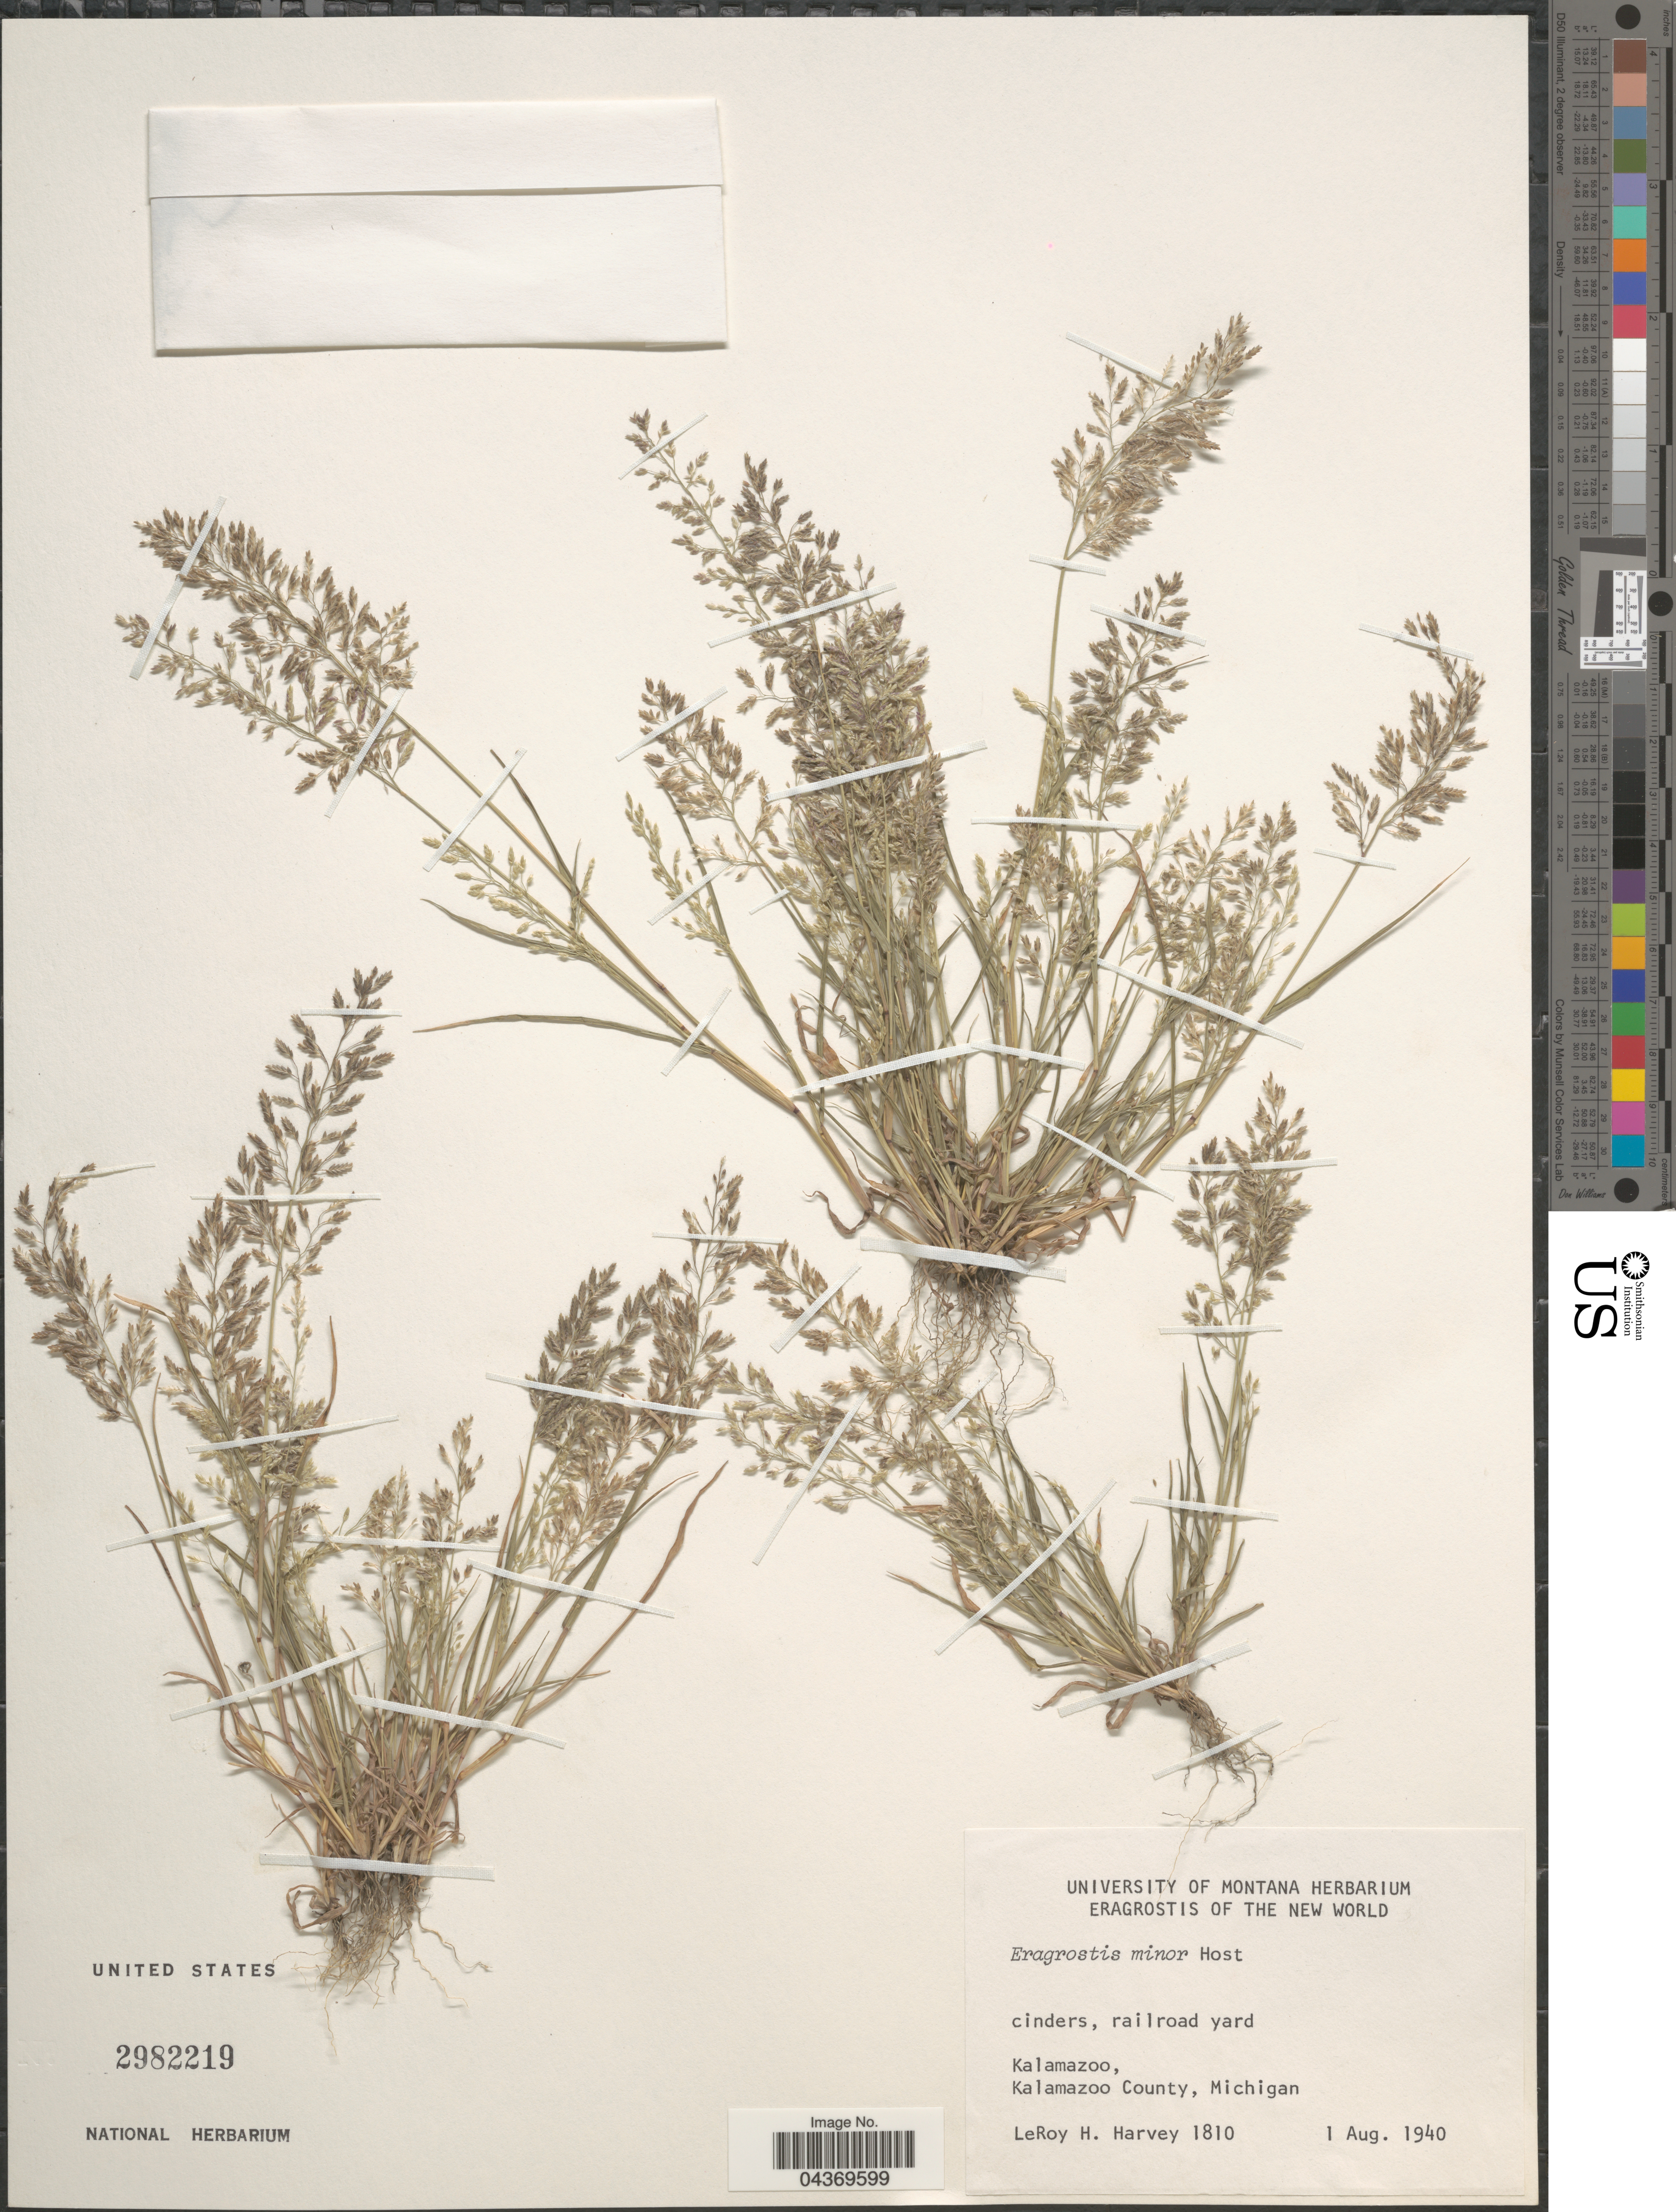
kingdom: Plantae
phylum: Tracheophyta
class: Liliopsida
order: Poales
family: Poaceae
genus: Eragrostis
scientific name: Eragrostis minor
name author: Host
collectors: L. H. Harvey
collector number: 1810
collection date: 1940-08-01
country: United States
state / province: Michigan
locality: Kalamazoo, Kalamazoo County.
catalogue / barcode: US 2982219